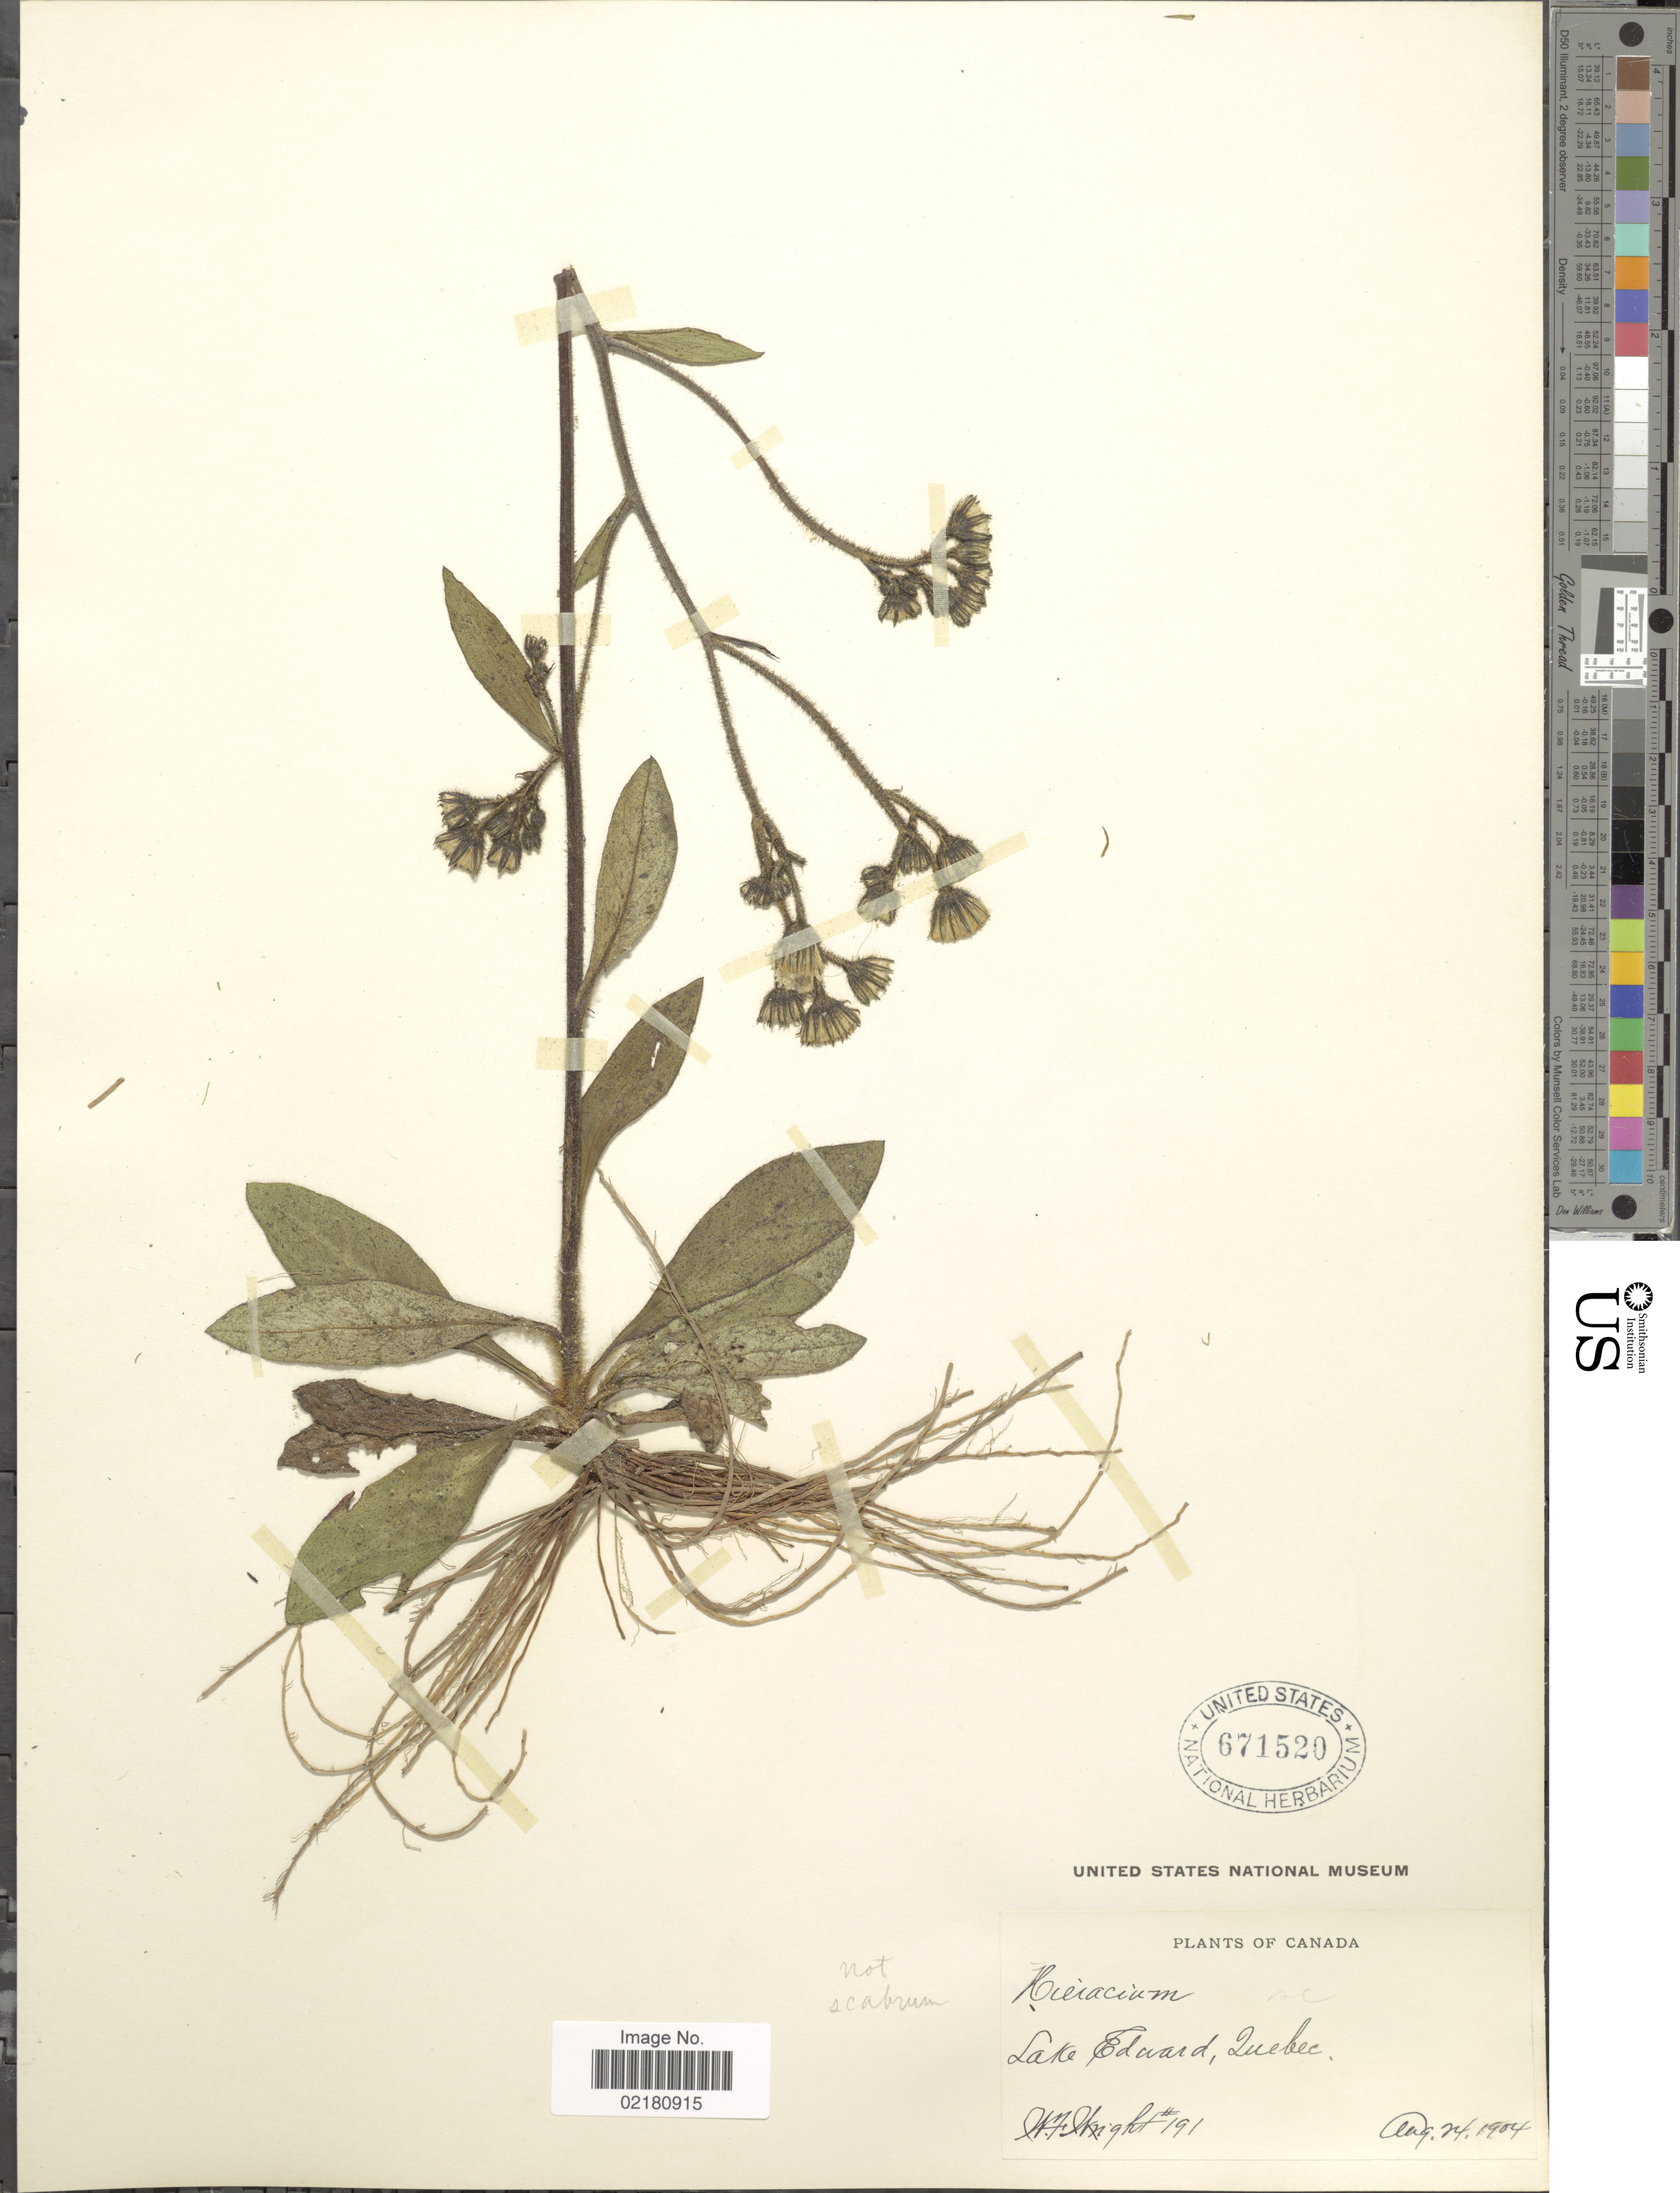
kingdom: Plantae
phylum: Tracheophyta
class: Magnoliopsida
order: Asterales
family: Asteraceae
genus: Pilosella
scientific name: Pilosella verruculata subsp. verruculata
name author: (Link) Soják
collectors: W. F. Wright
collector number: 191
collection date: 1904-08-24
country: Canada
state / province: Quebec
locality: Lake Eduard.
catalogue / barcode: US 671520